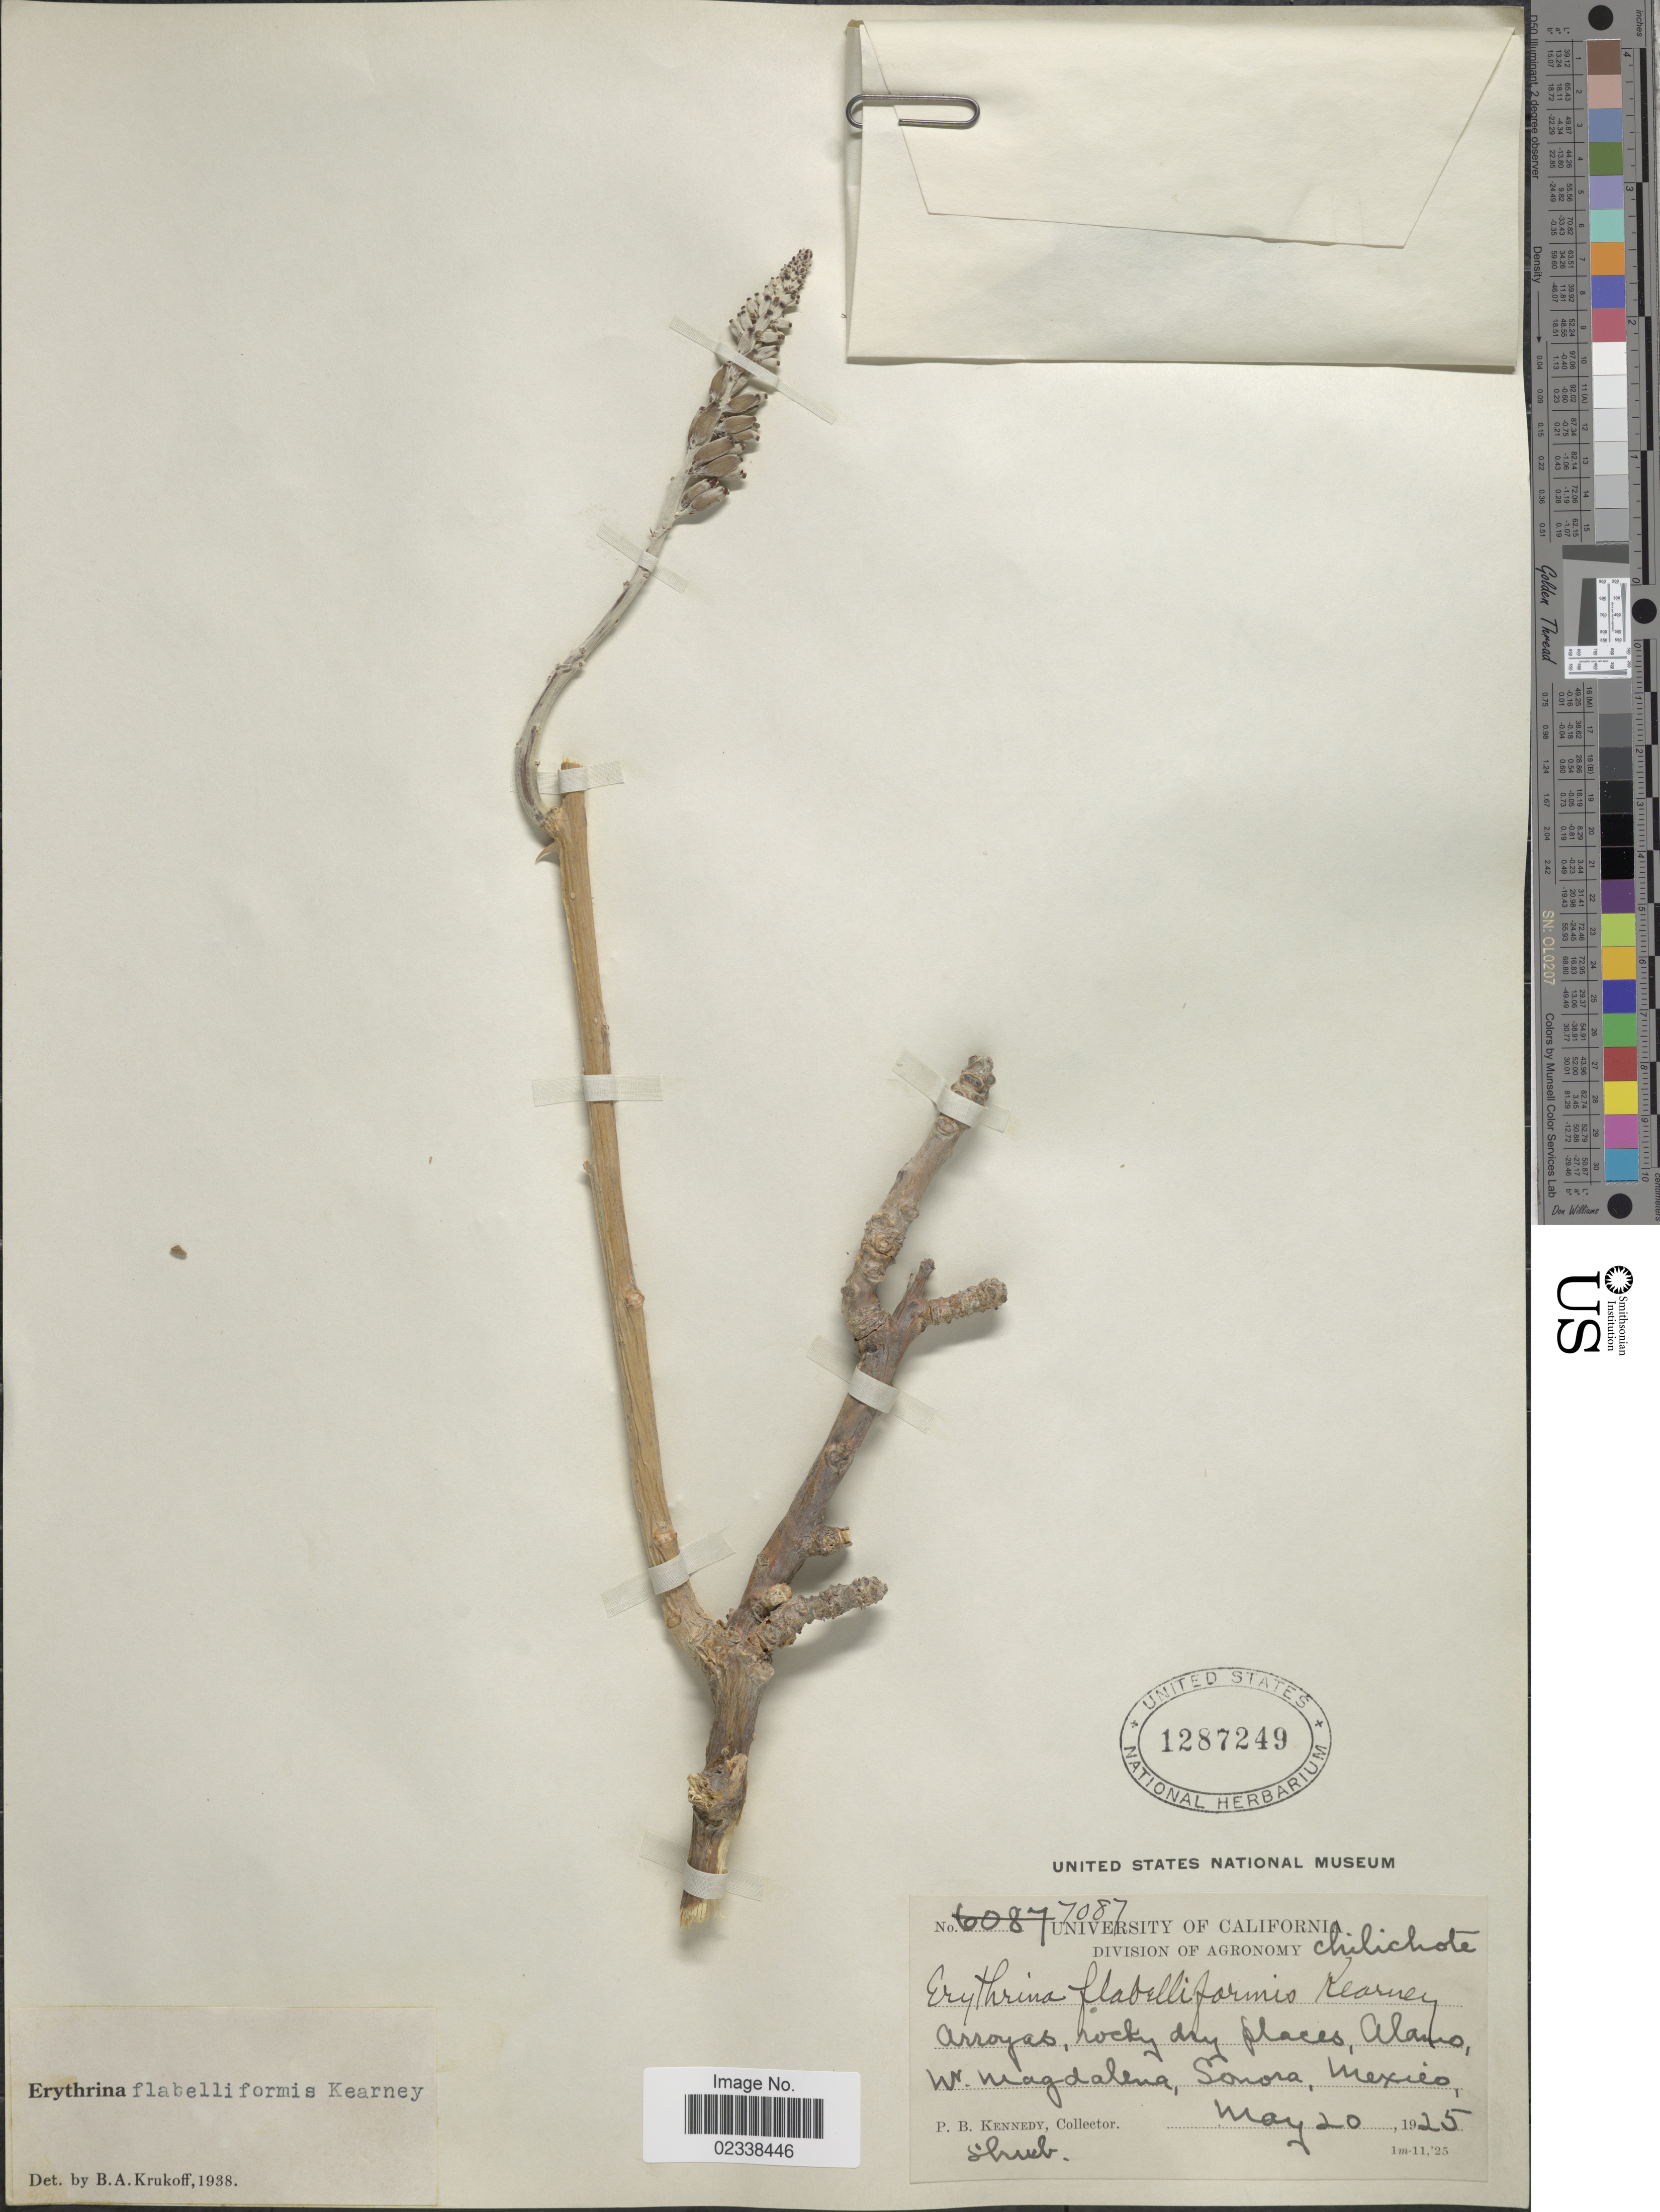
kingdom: Plantae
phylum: Tracheophyta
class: Magnoliopsida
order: Fabales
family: Fabaceae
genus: Erythrina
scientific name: Erythrina flabelliformis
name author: Kearney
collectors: P. B. Kennedy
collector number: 7087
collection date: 1925-05-20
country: Mexico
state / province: Sonora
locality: Alamo, W. Magdalena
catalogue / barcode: US 1287249